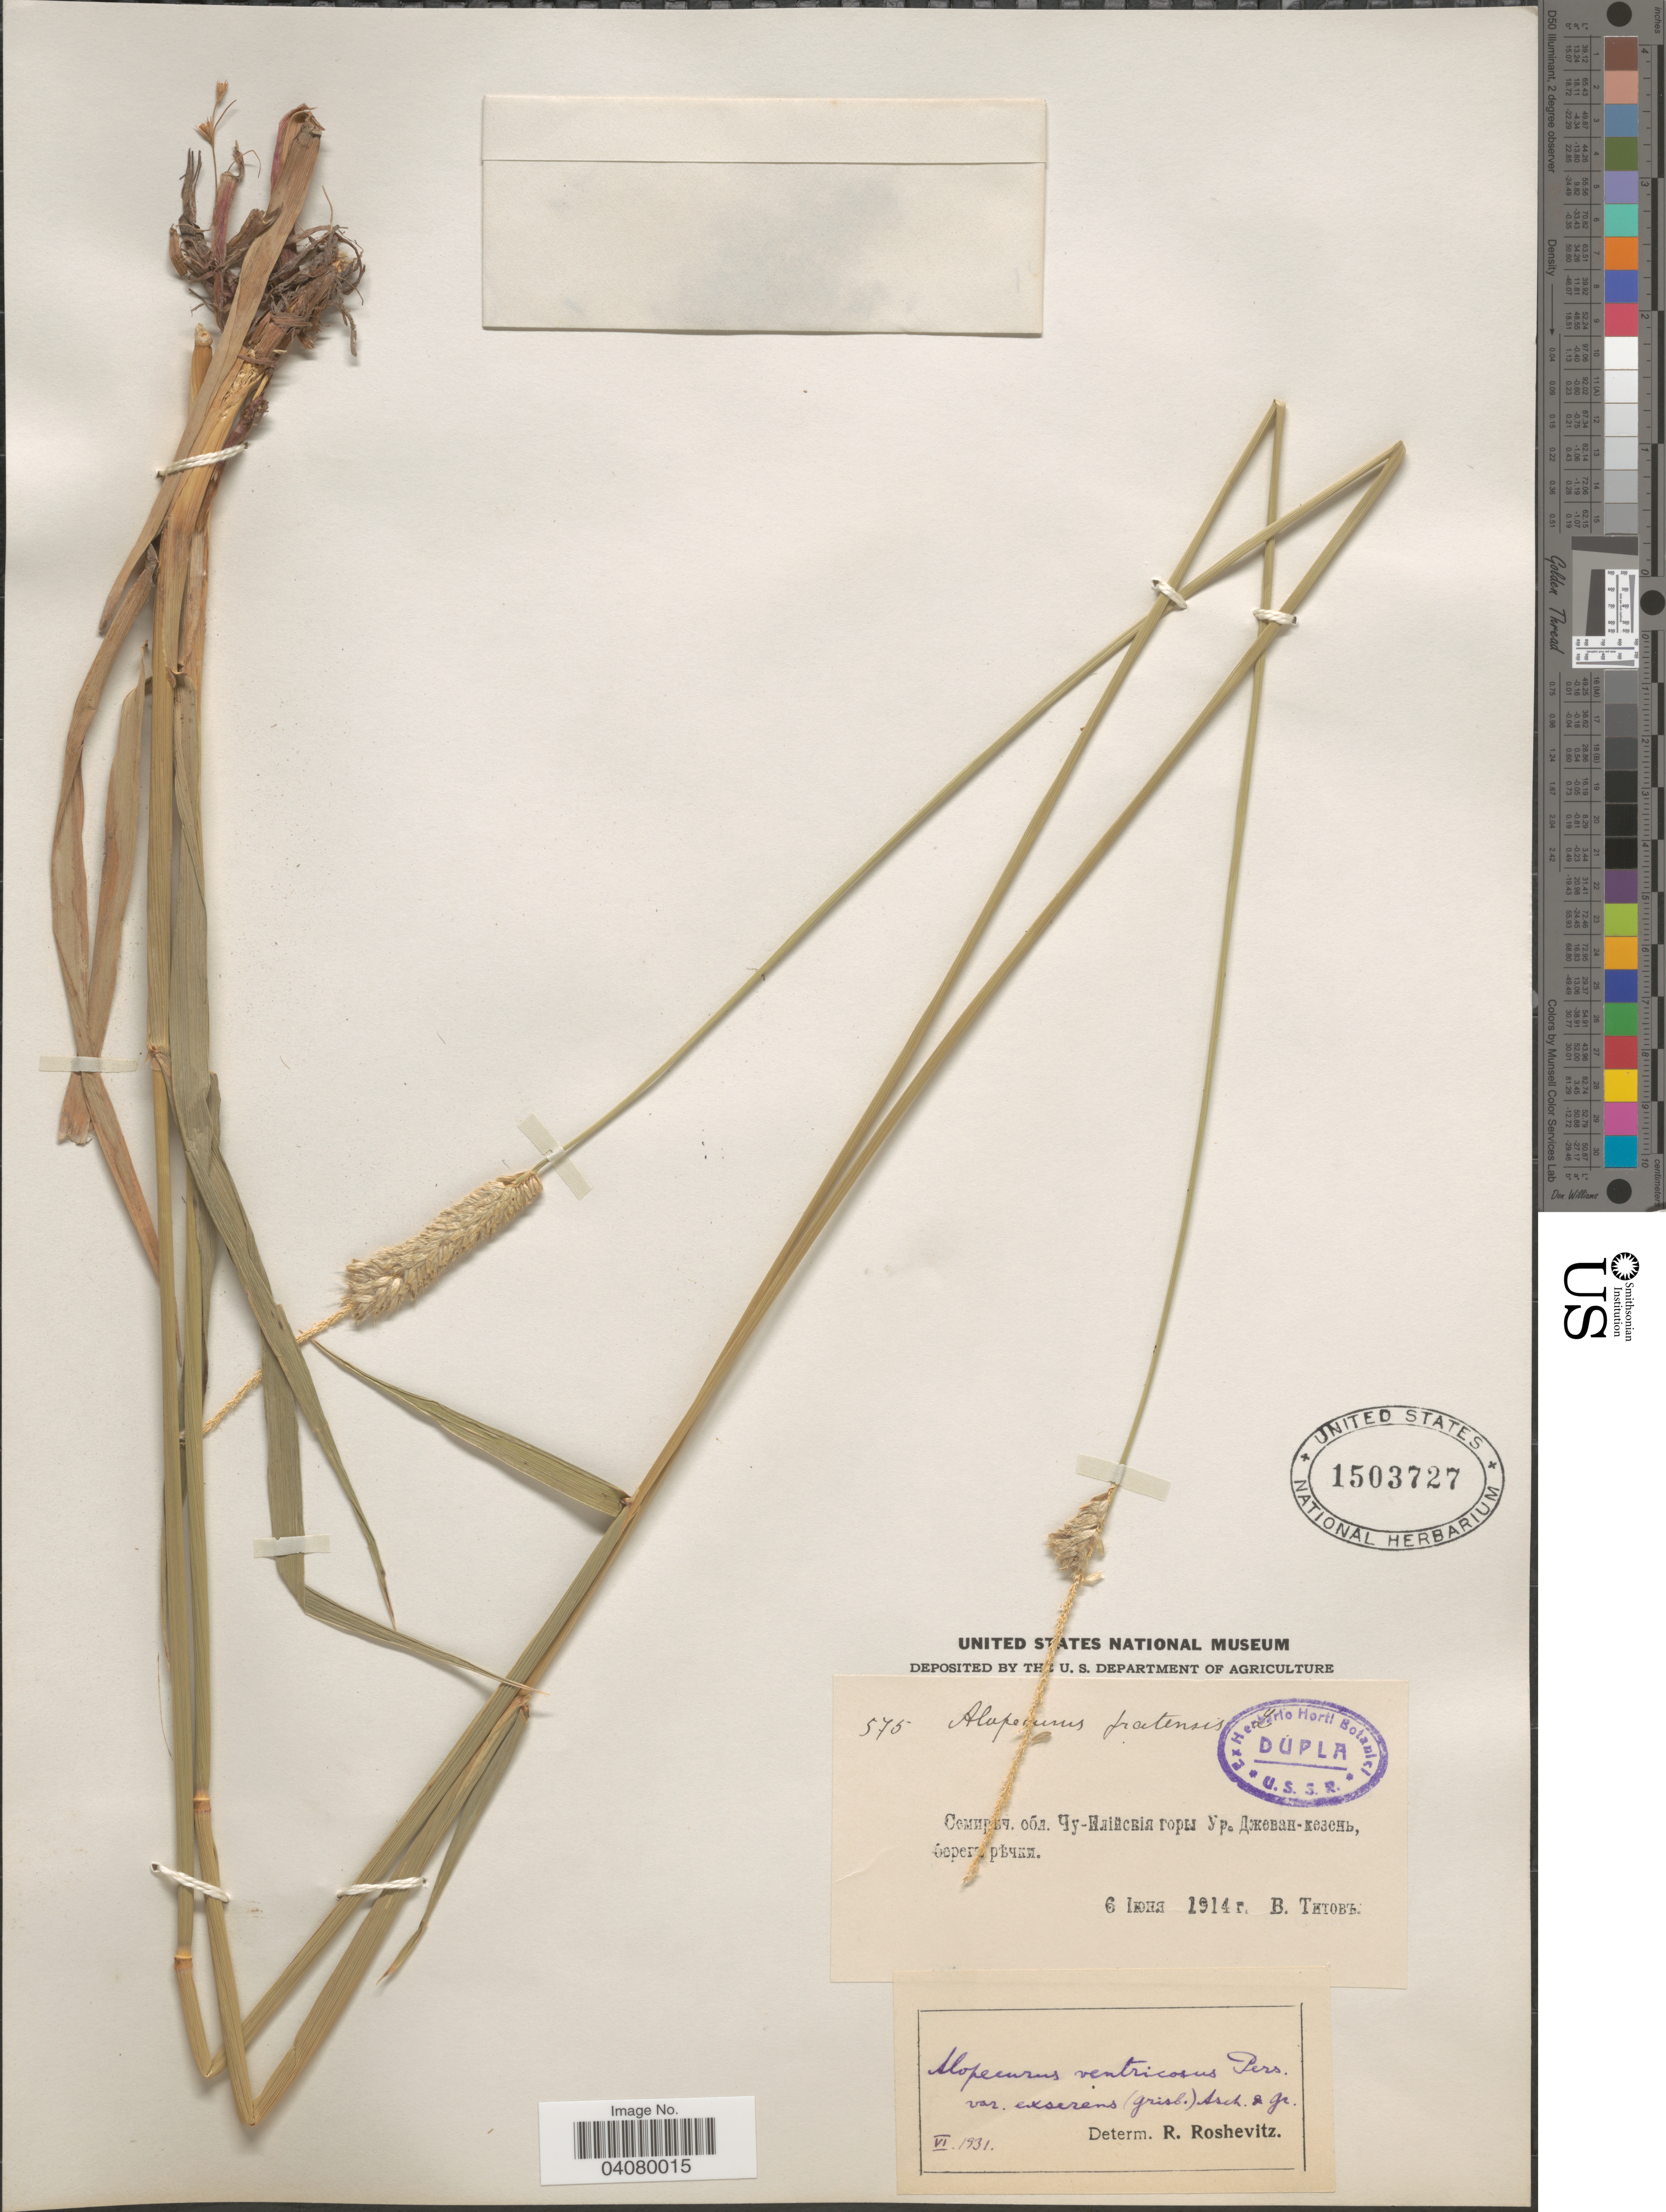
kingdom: Plantae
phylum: Tracheophyta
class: Liliopsida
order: Poales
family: Poaceae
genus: Alopecurus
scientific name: Alopecurus pratensis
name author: L.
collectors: V. Titov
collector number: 575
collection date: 1914-06-06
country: Kazakhstan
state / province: Almaty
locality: Chu-Iliiskie Mts., Dzhevan-Kezen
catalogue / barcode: US 1503727